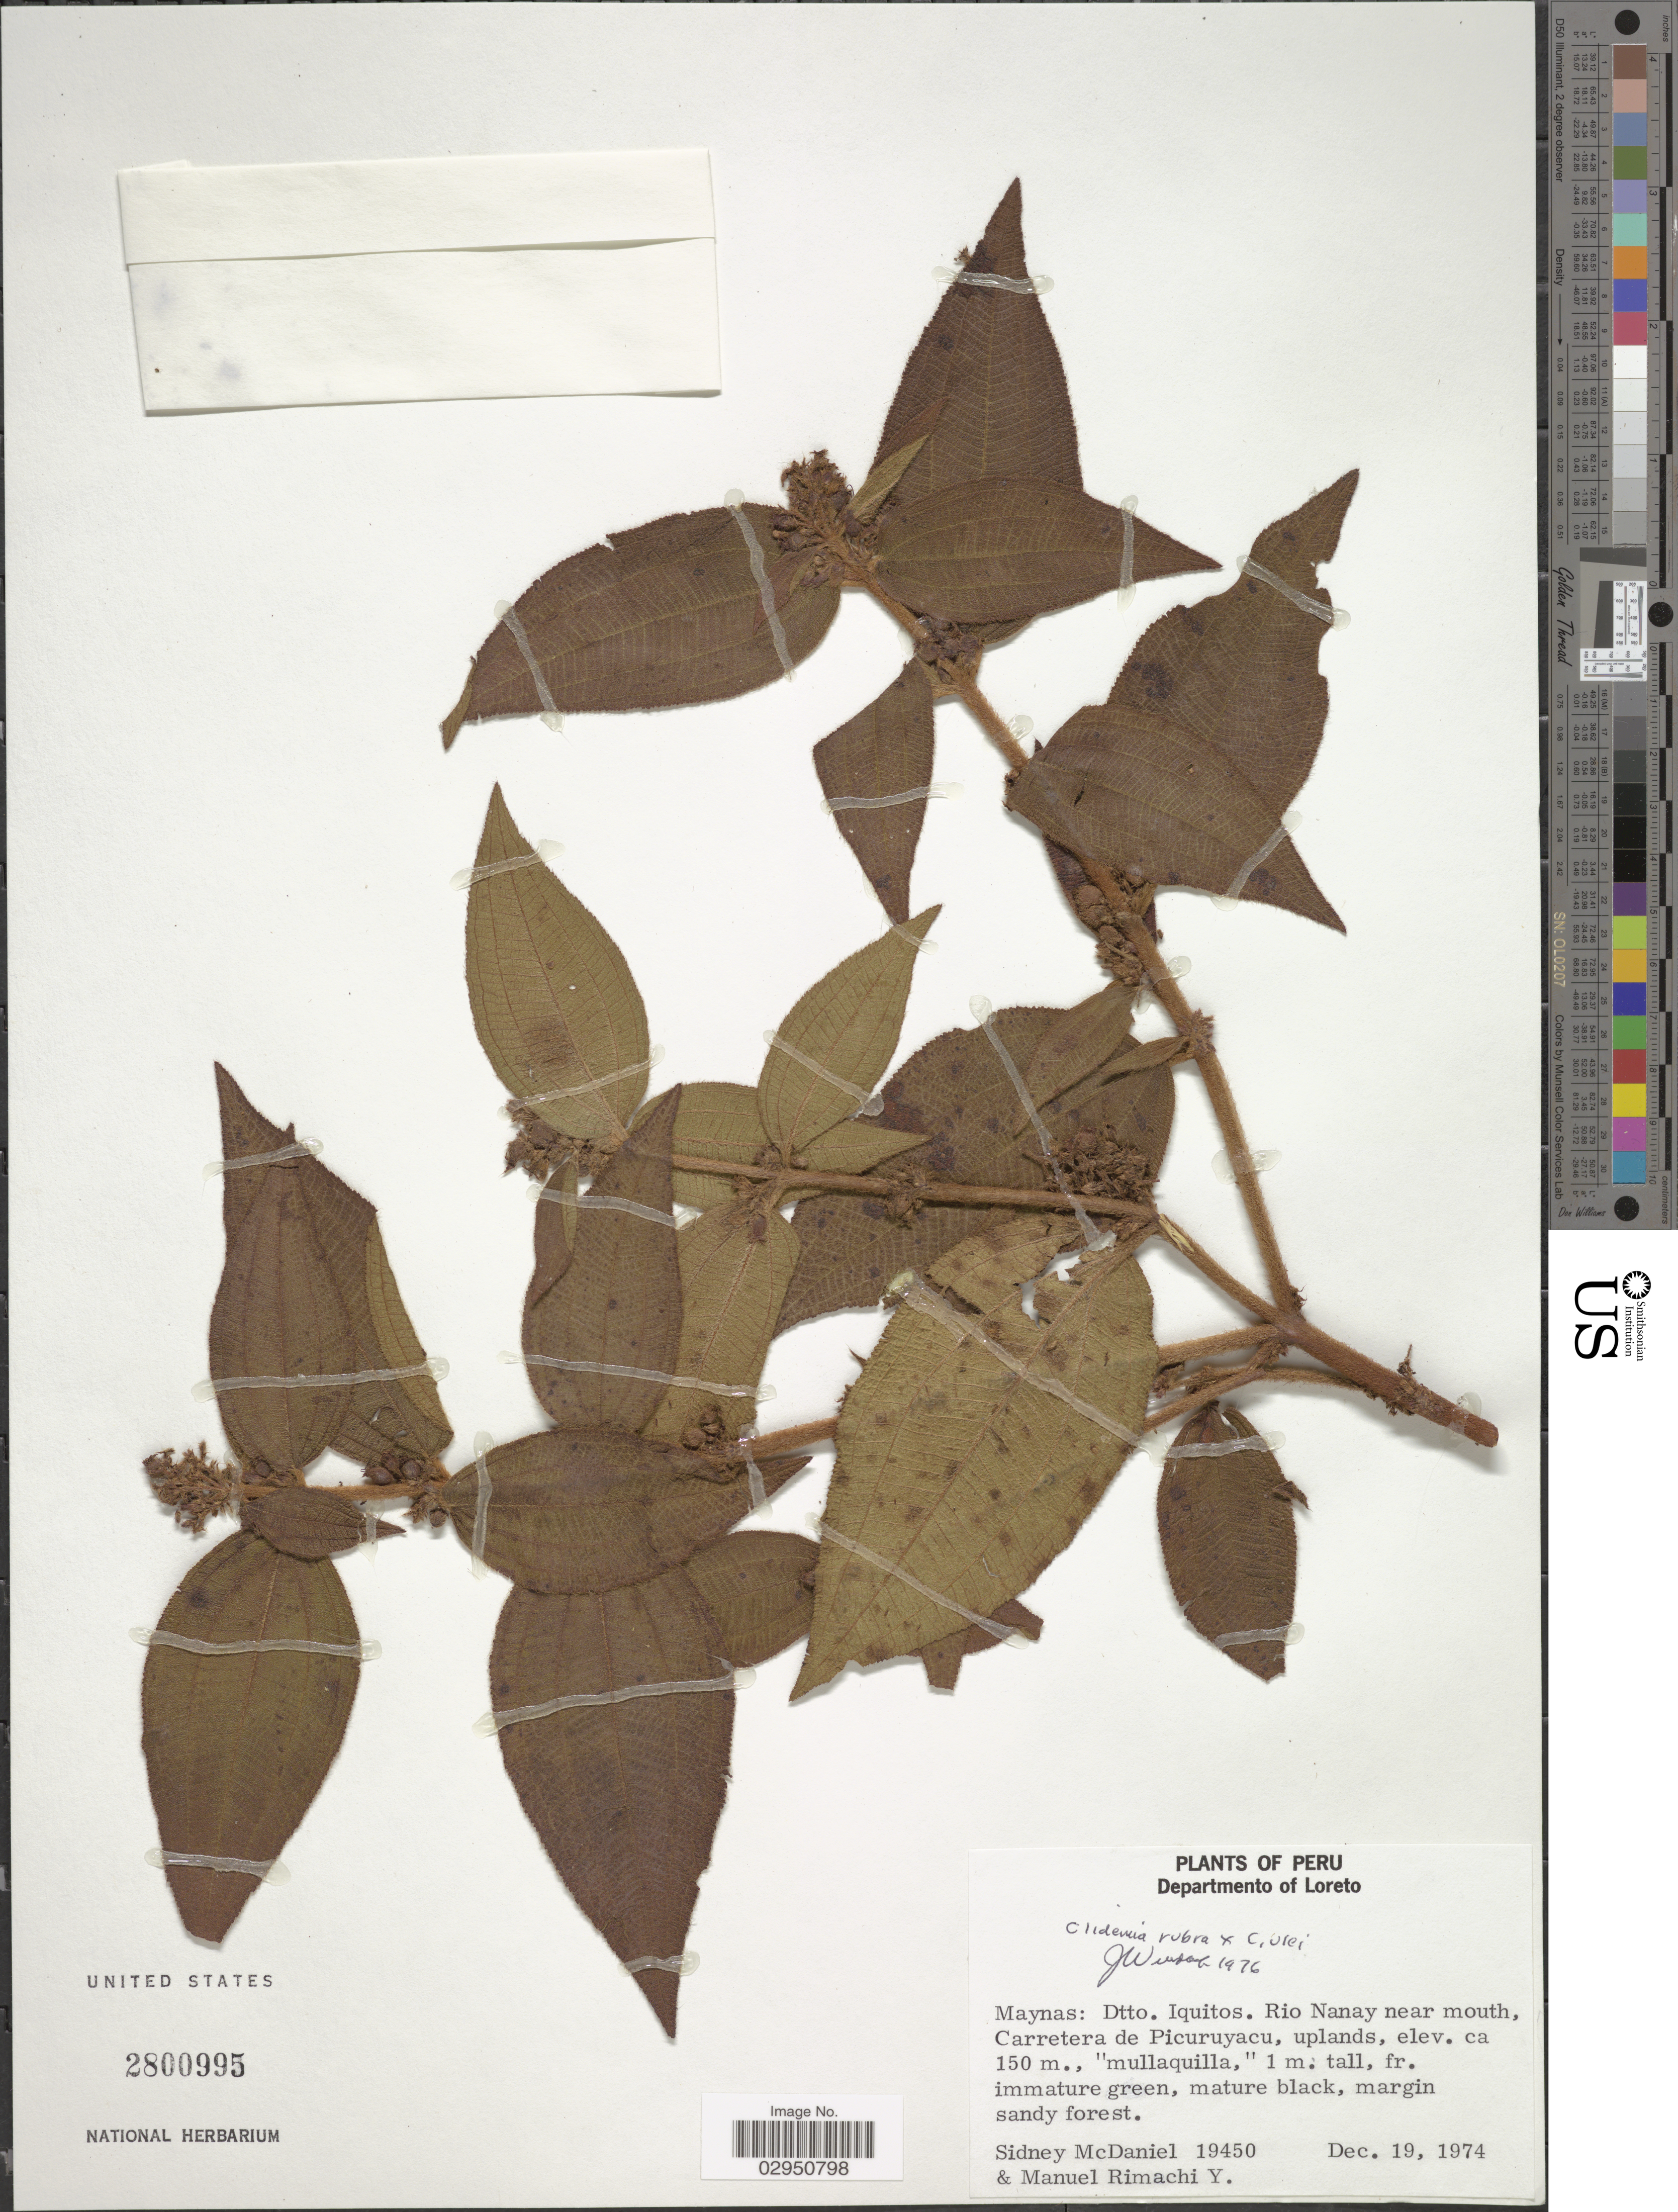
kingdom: Plantae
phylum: Tracheophyta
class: Magnoliopsida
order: Myrtales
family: Melastomataceae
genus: Clidemia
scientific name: Clidemia rubra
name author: (Aubl.) Mart.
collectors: S. McDaniel & M. Rimachi Y.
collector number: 19450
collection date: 1974-12-19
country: Peru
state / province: Loreto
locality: Departmento of Loreto. Maynas: Dtto. Iquitos. Rio Nanay near mouth, Carretera de Picuruyacu.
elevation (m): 150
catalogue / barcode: US 2800995